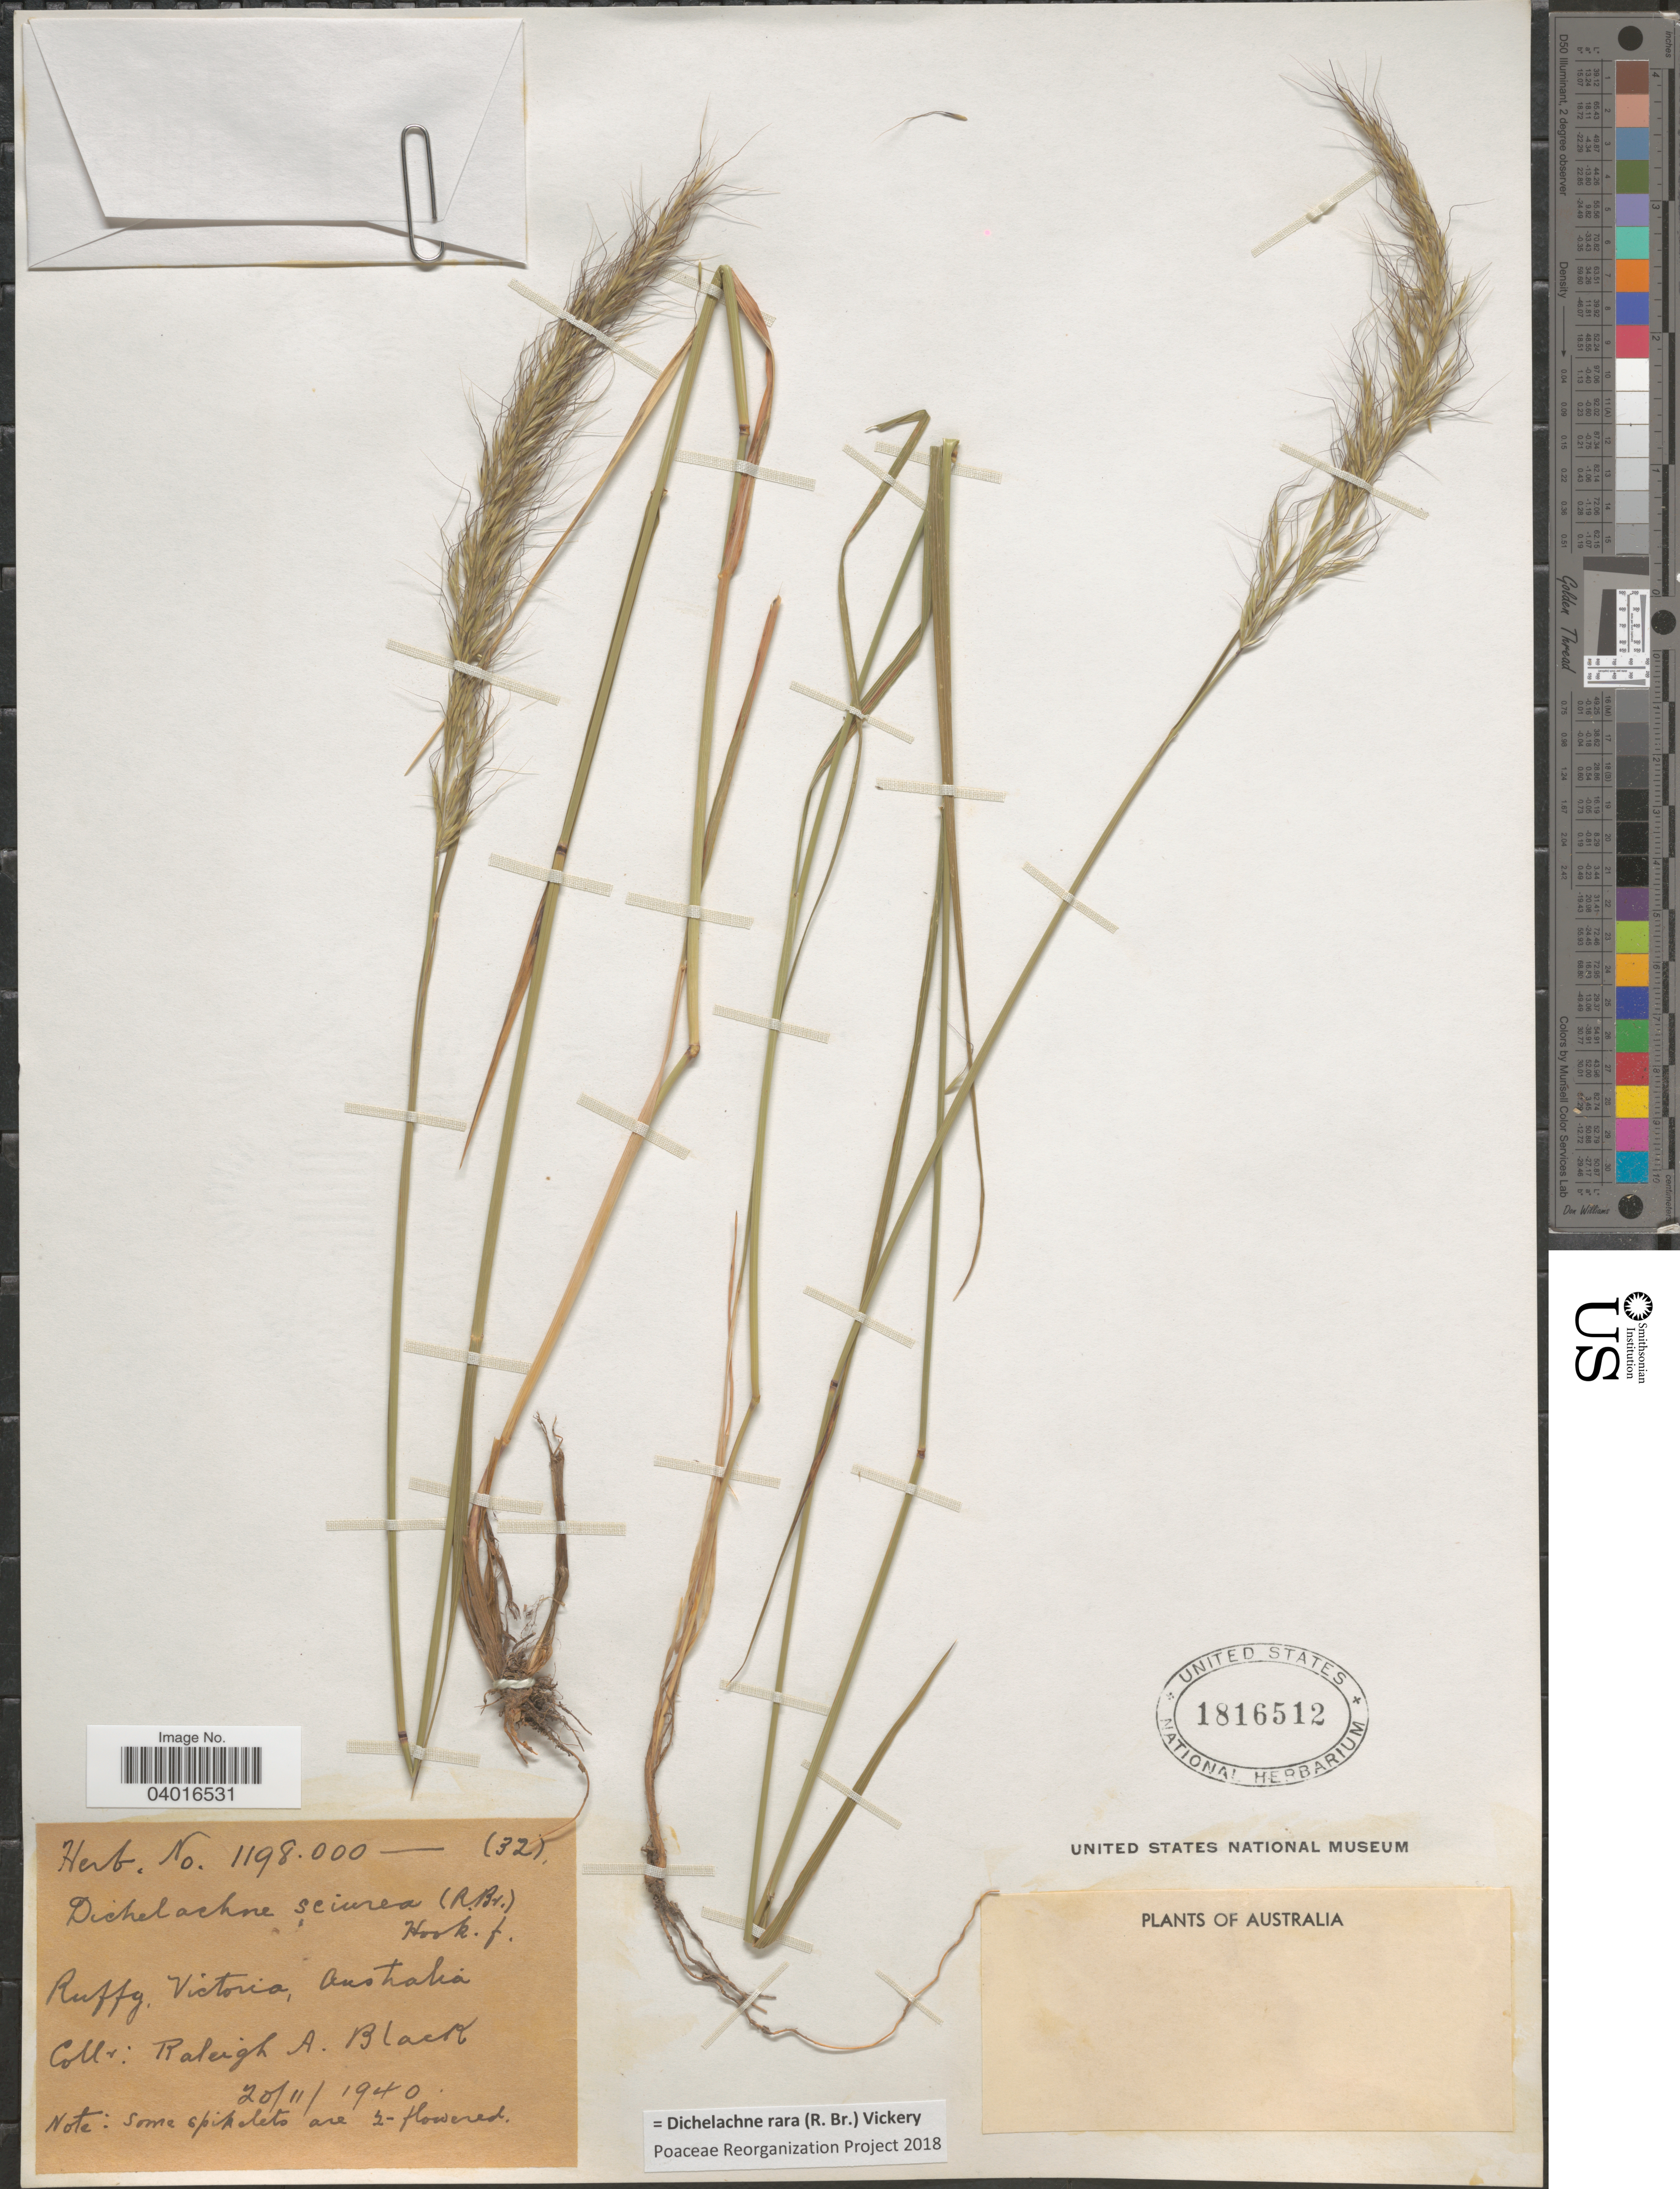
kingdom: Plantae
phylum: Tracheophyta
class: Liliopsida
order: Poales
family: Poaceae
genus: Dichelachne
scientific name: Dichelachne rara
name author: (R. Br.) Vickery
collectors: R. A. Black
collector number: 1198.000/(32)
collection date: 1940-11-20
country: Australia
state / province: Victoria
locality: Ruffy, Victoria.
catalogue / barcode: US 1816512